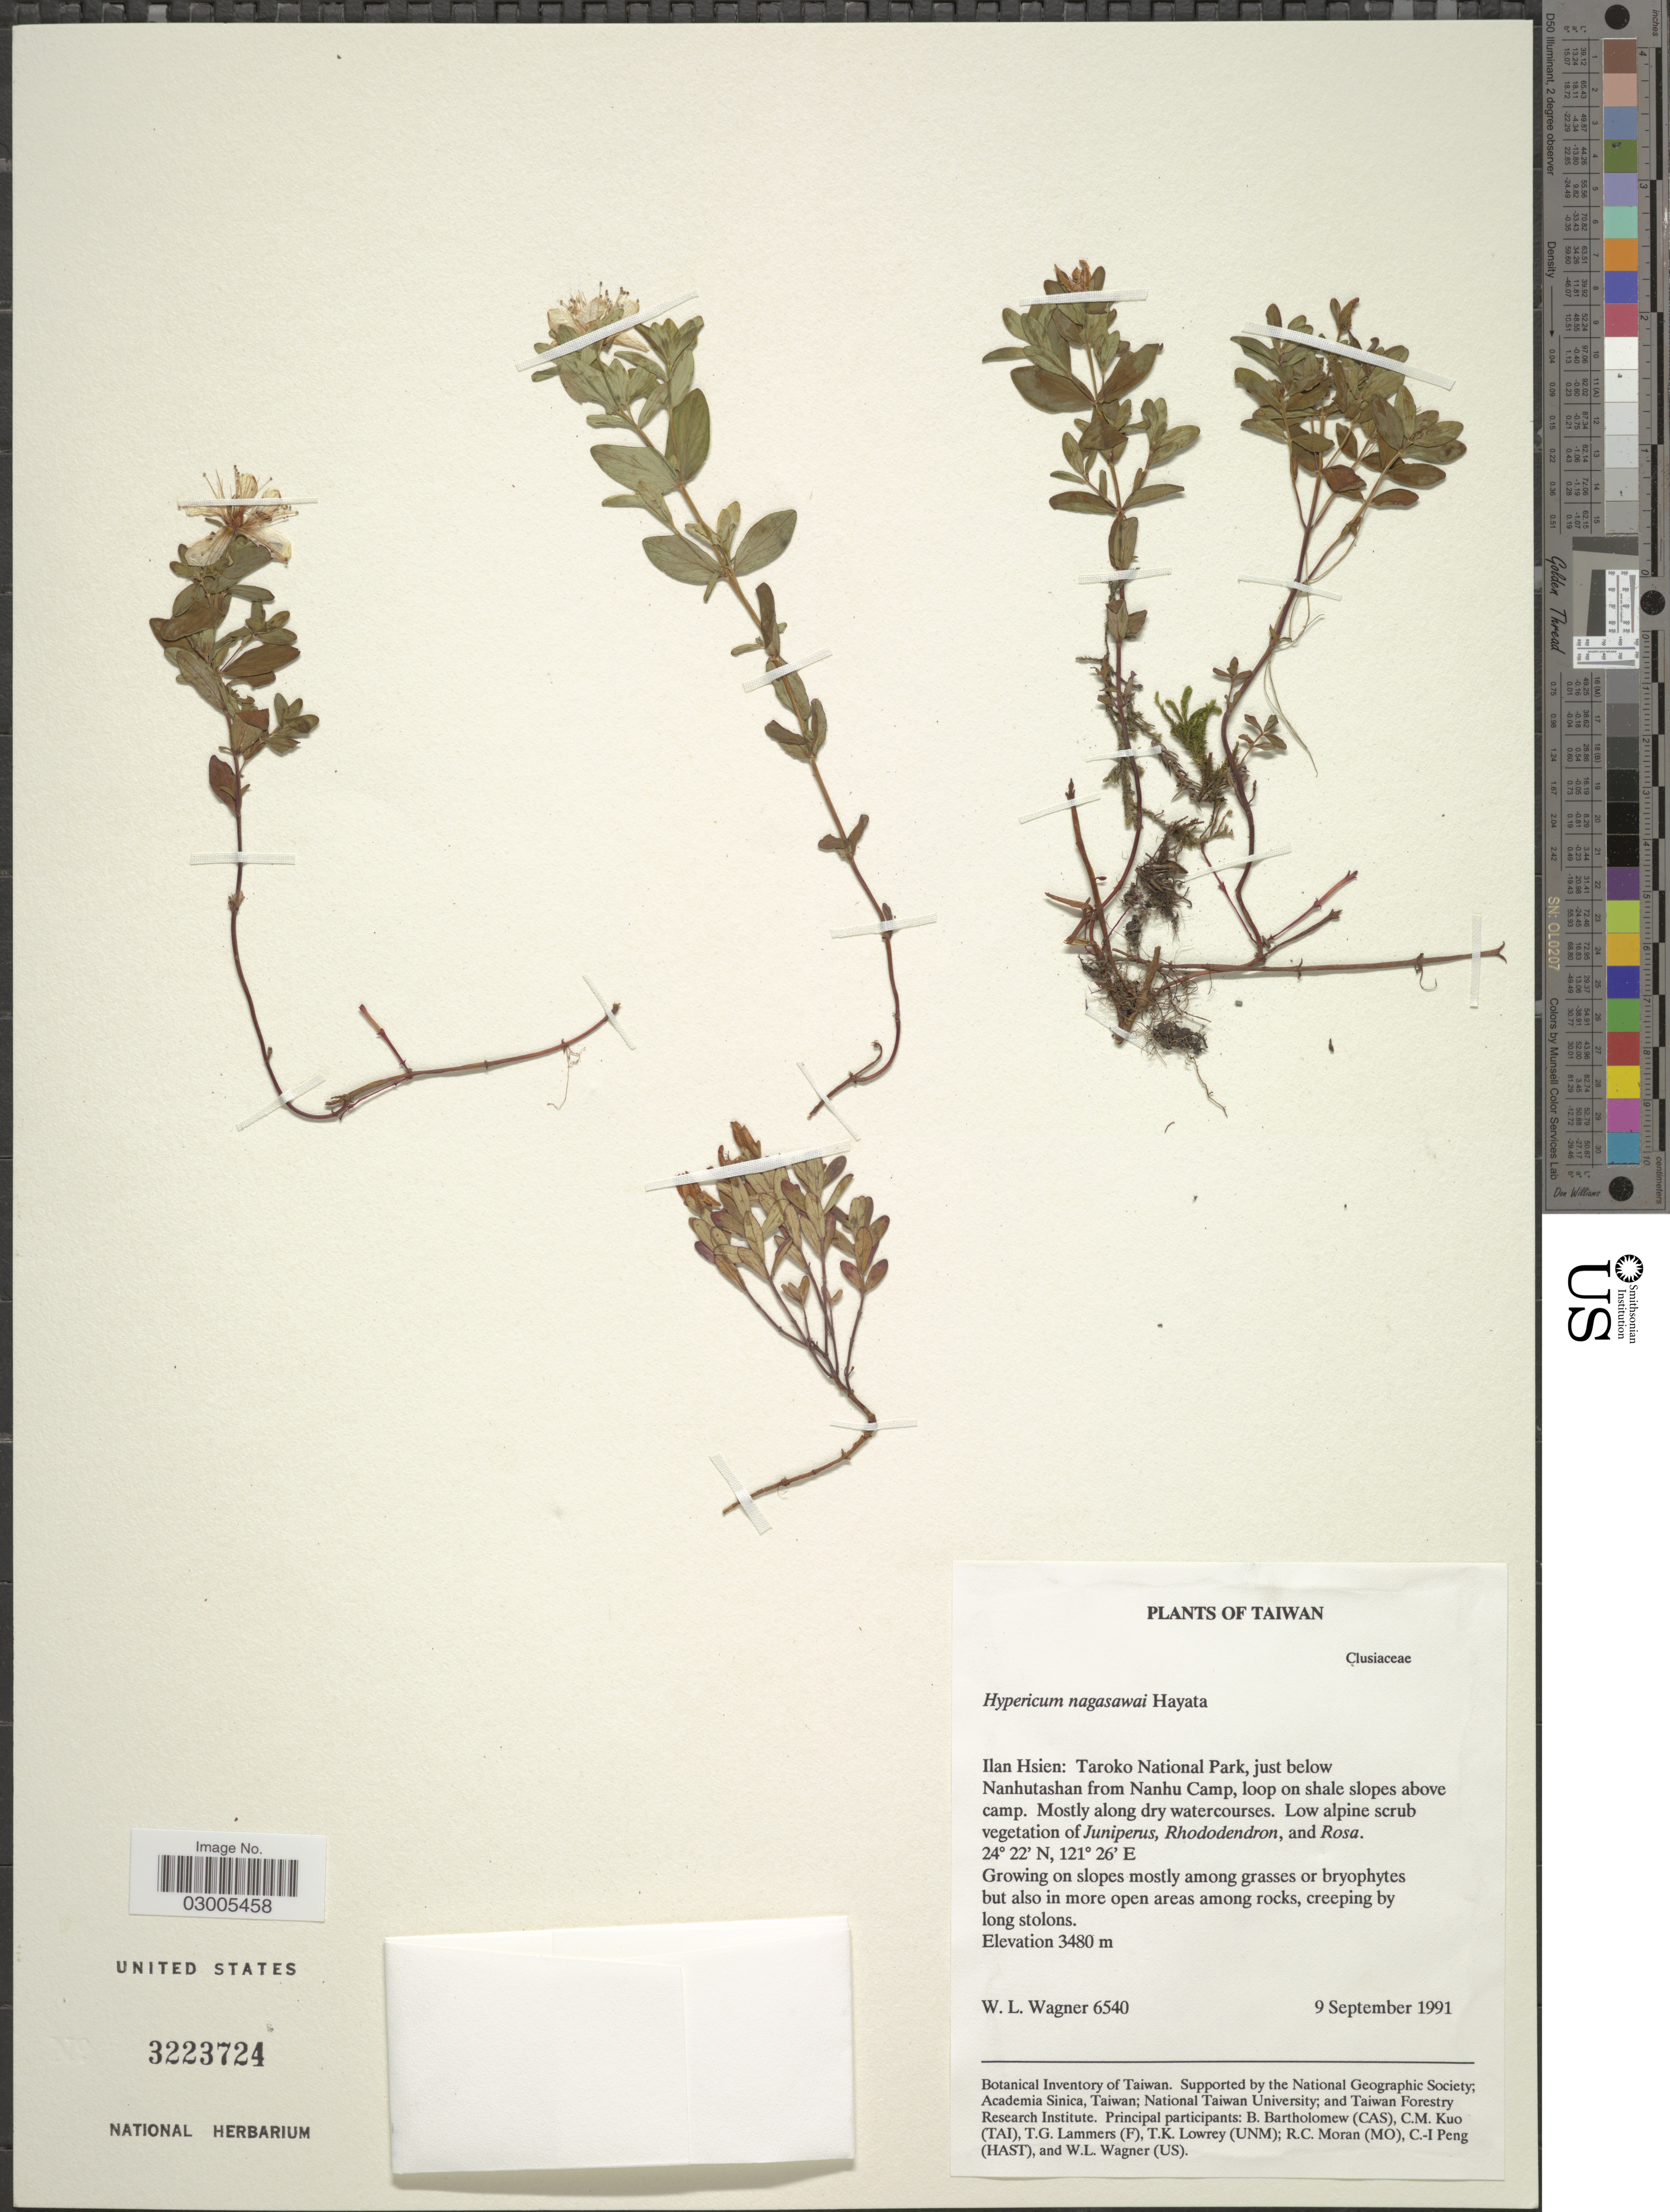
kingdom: Plantae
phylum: Tracheophyta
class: Magnoliopsida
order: Malpighiales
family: Hypericaceae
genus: Hypericum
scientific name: Hypericum nagasawae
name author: Hayata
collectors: W. L. Wagner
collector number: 6540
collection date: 1991-09-09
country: Taiwan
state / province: Ilan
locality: Ilan Hsien: Taroko National Park, just below Nanhutashan from Nanhu Camp, loop on shale slopes above camp.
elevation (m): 3480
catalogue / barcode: US 3223724